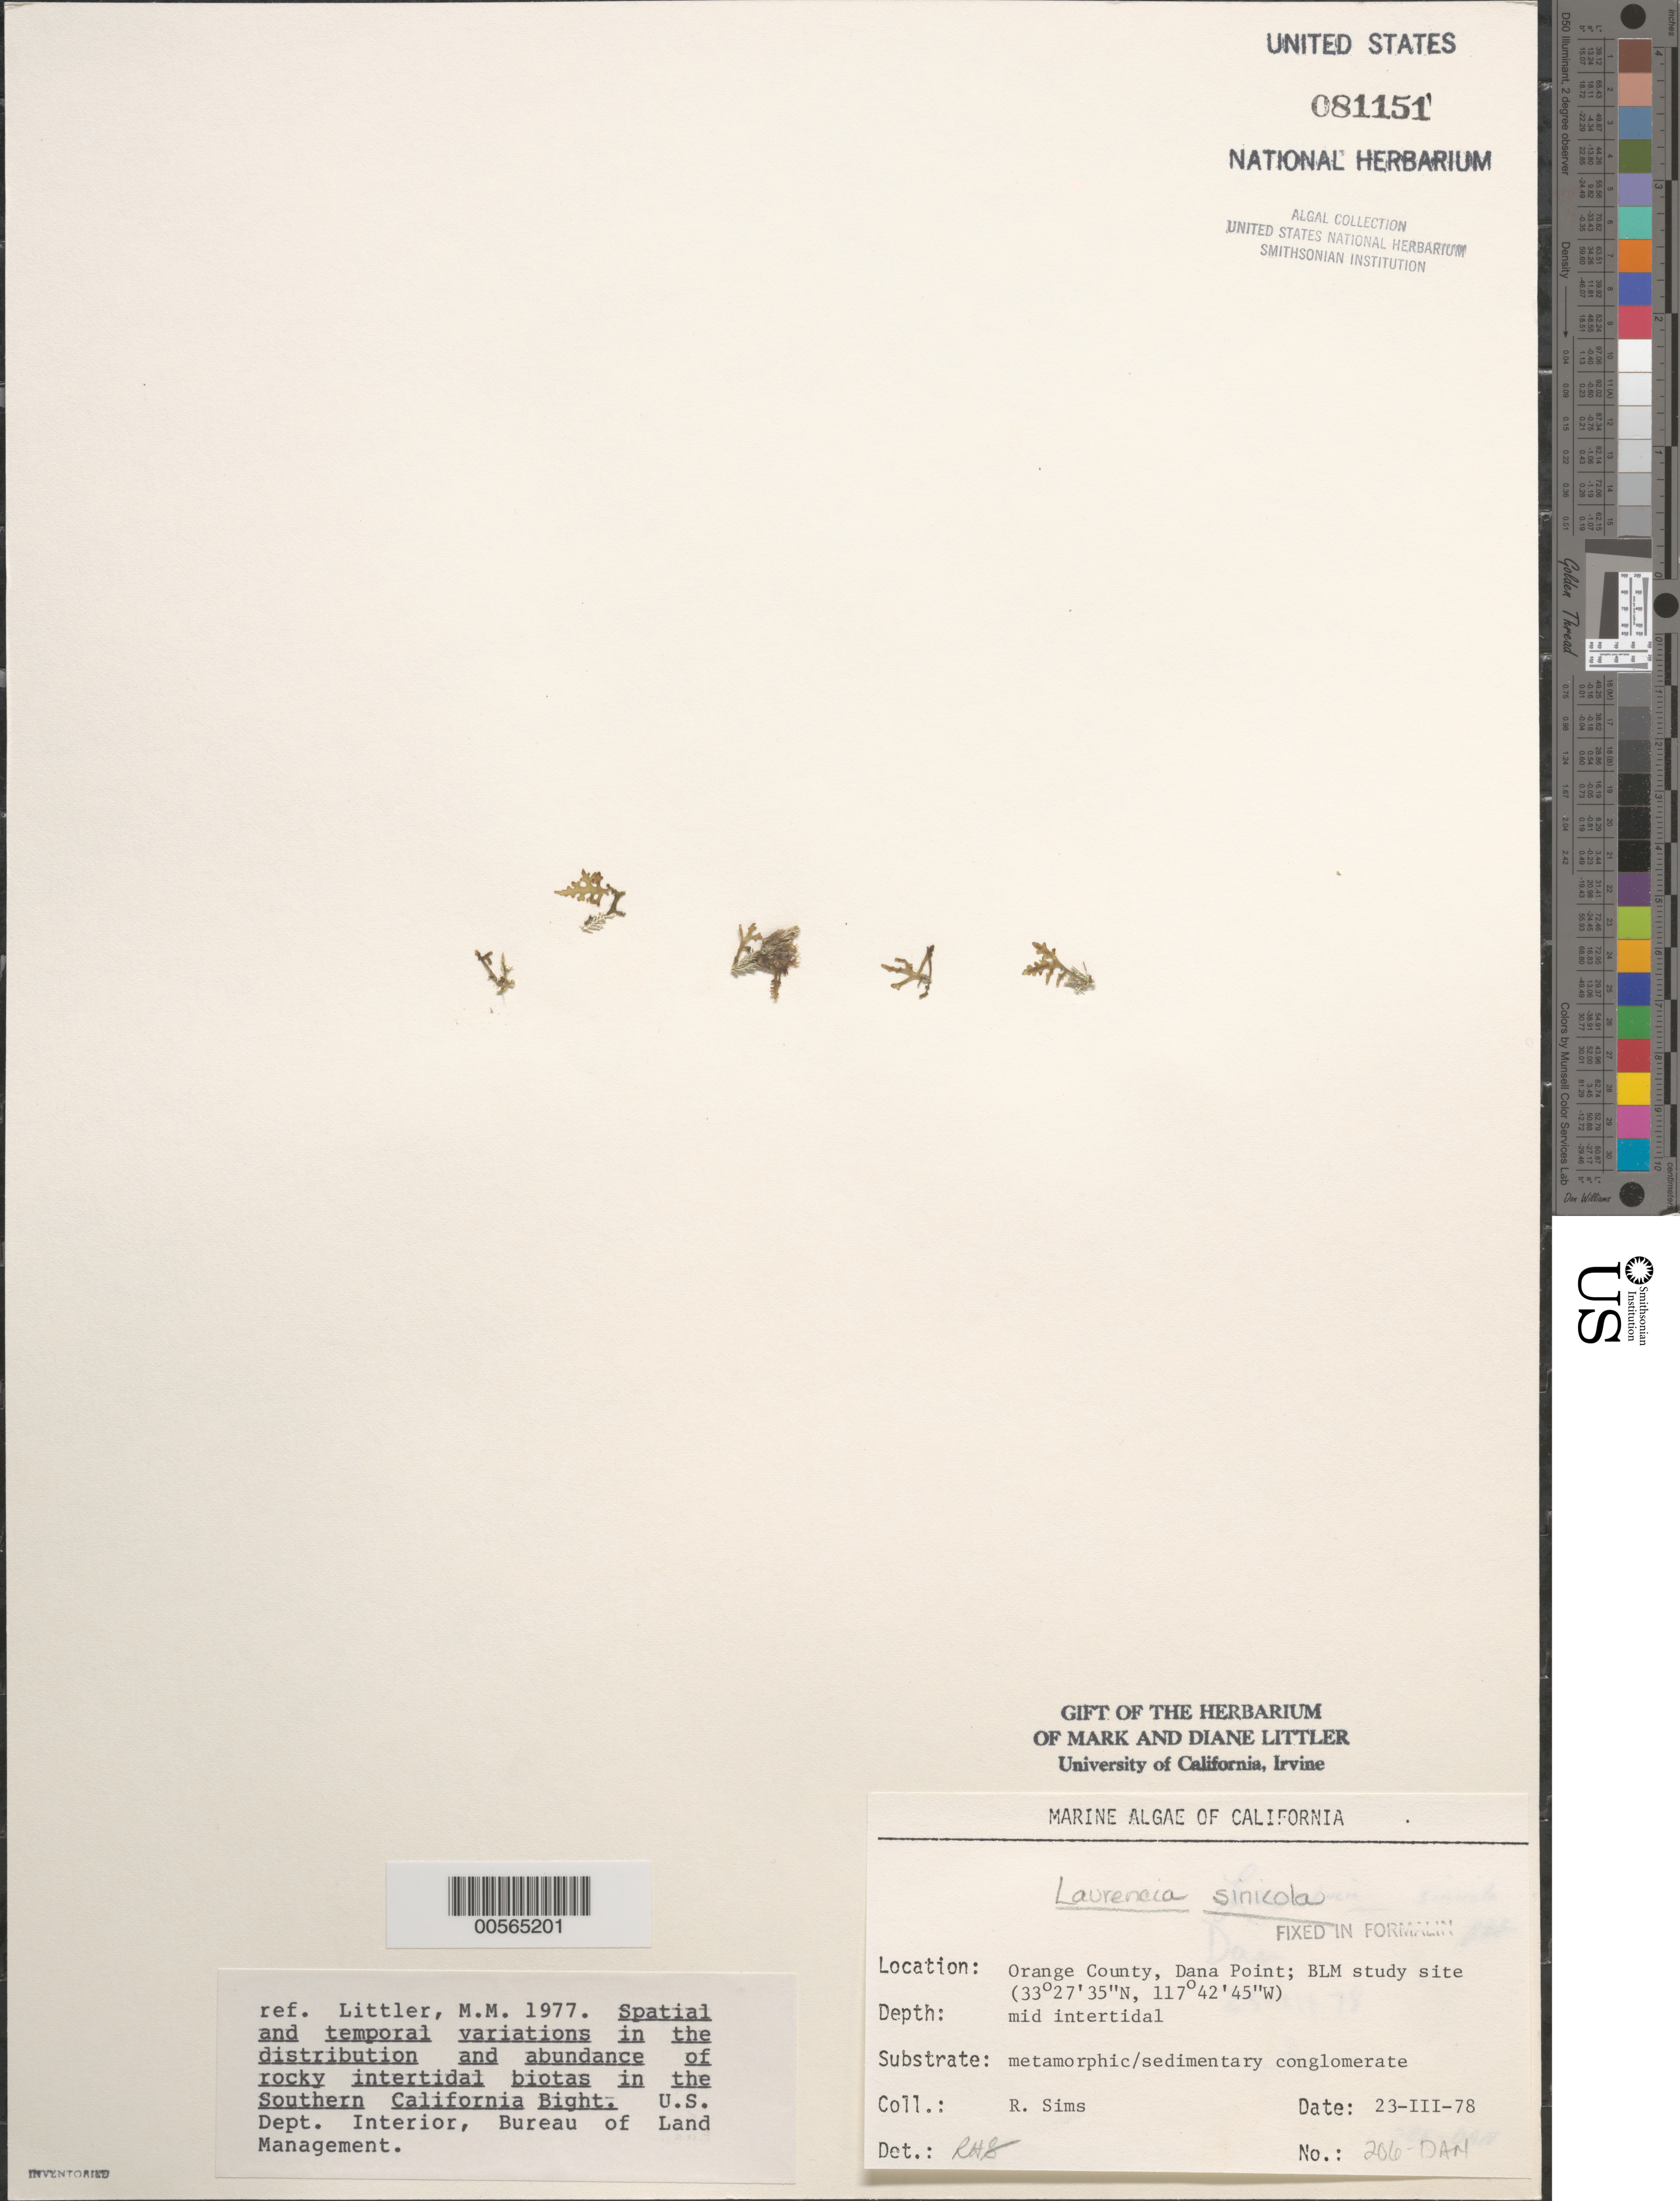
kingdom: Plantae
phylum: Rhodophyta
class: Florideophyceae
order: Ceramiales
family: Rhodomelaceae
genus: Osmundea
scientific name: Osmundea sinicola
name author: (Setchell & N.L. Gardner) K.W. Nam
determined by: Algae name updating Project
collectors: R. H. Sims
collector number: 206-DAN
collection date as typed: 23 Mar 1978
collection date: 1978-03-23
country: United States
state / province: California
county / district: Orange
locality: Dana Point, 1 km north of marina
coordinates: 33 27'35"N, 117 42'45"W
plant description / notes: BLM-SOCALBIGHT Rocky Intertidal Survey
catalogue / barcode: US 81151